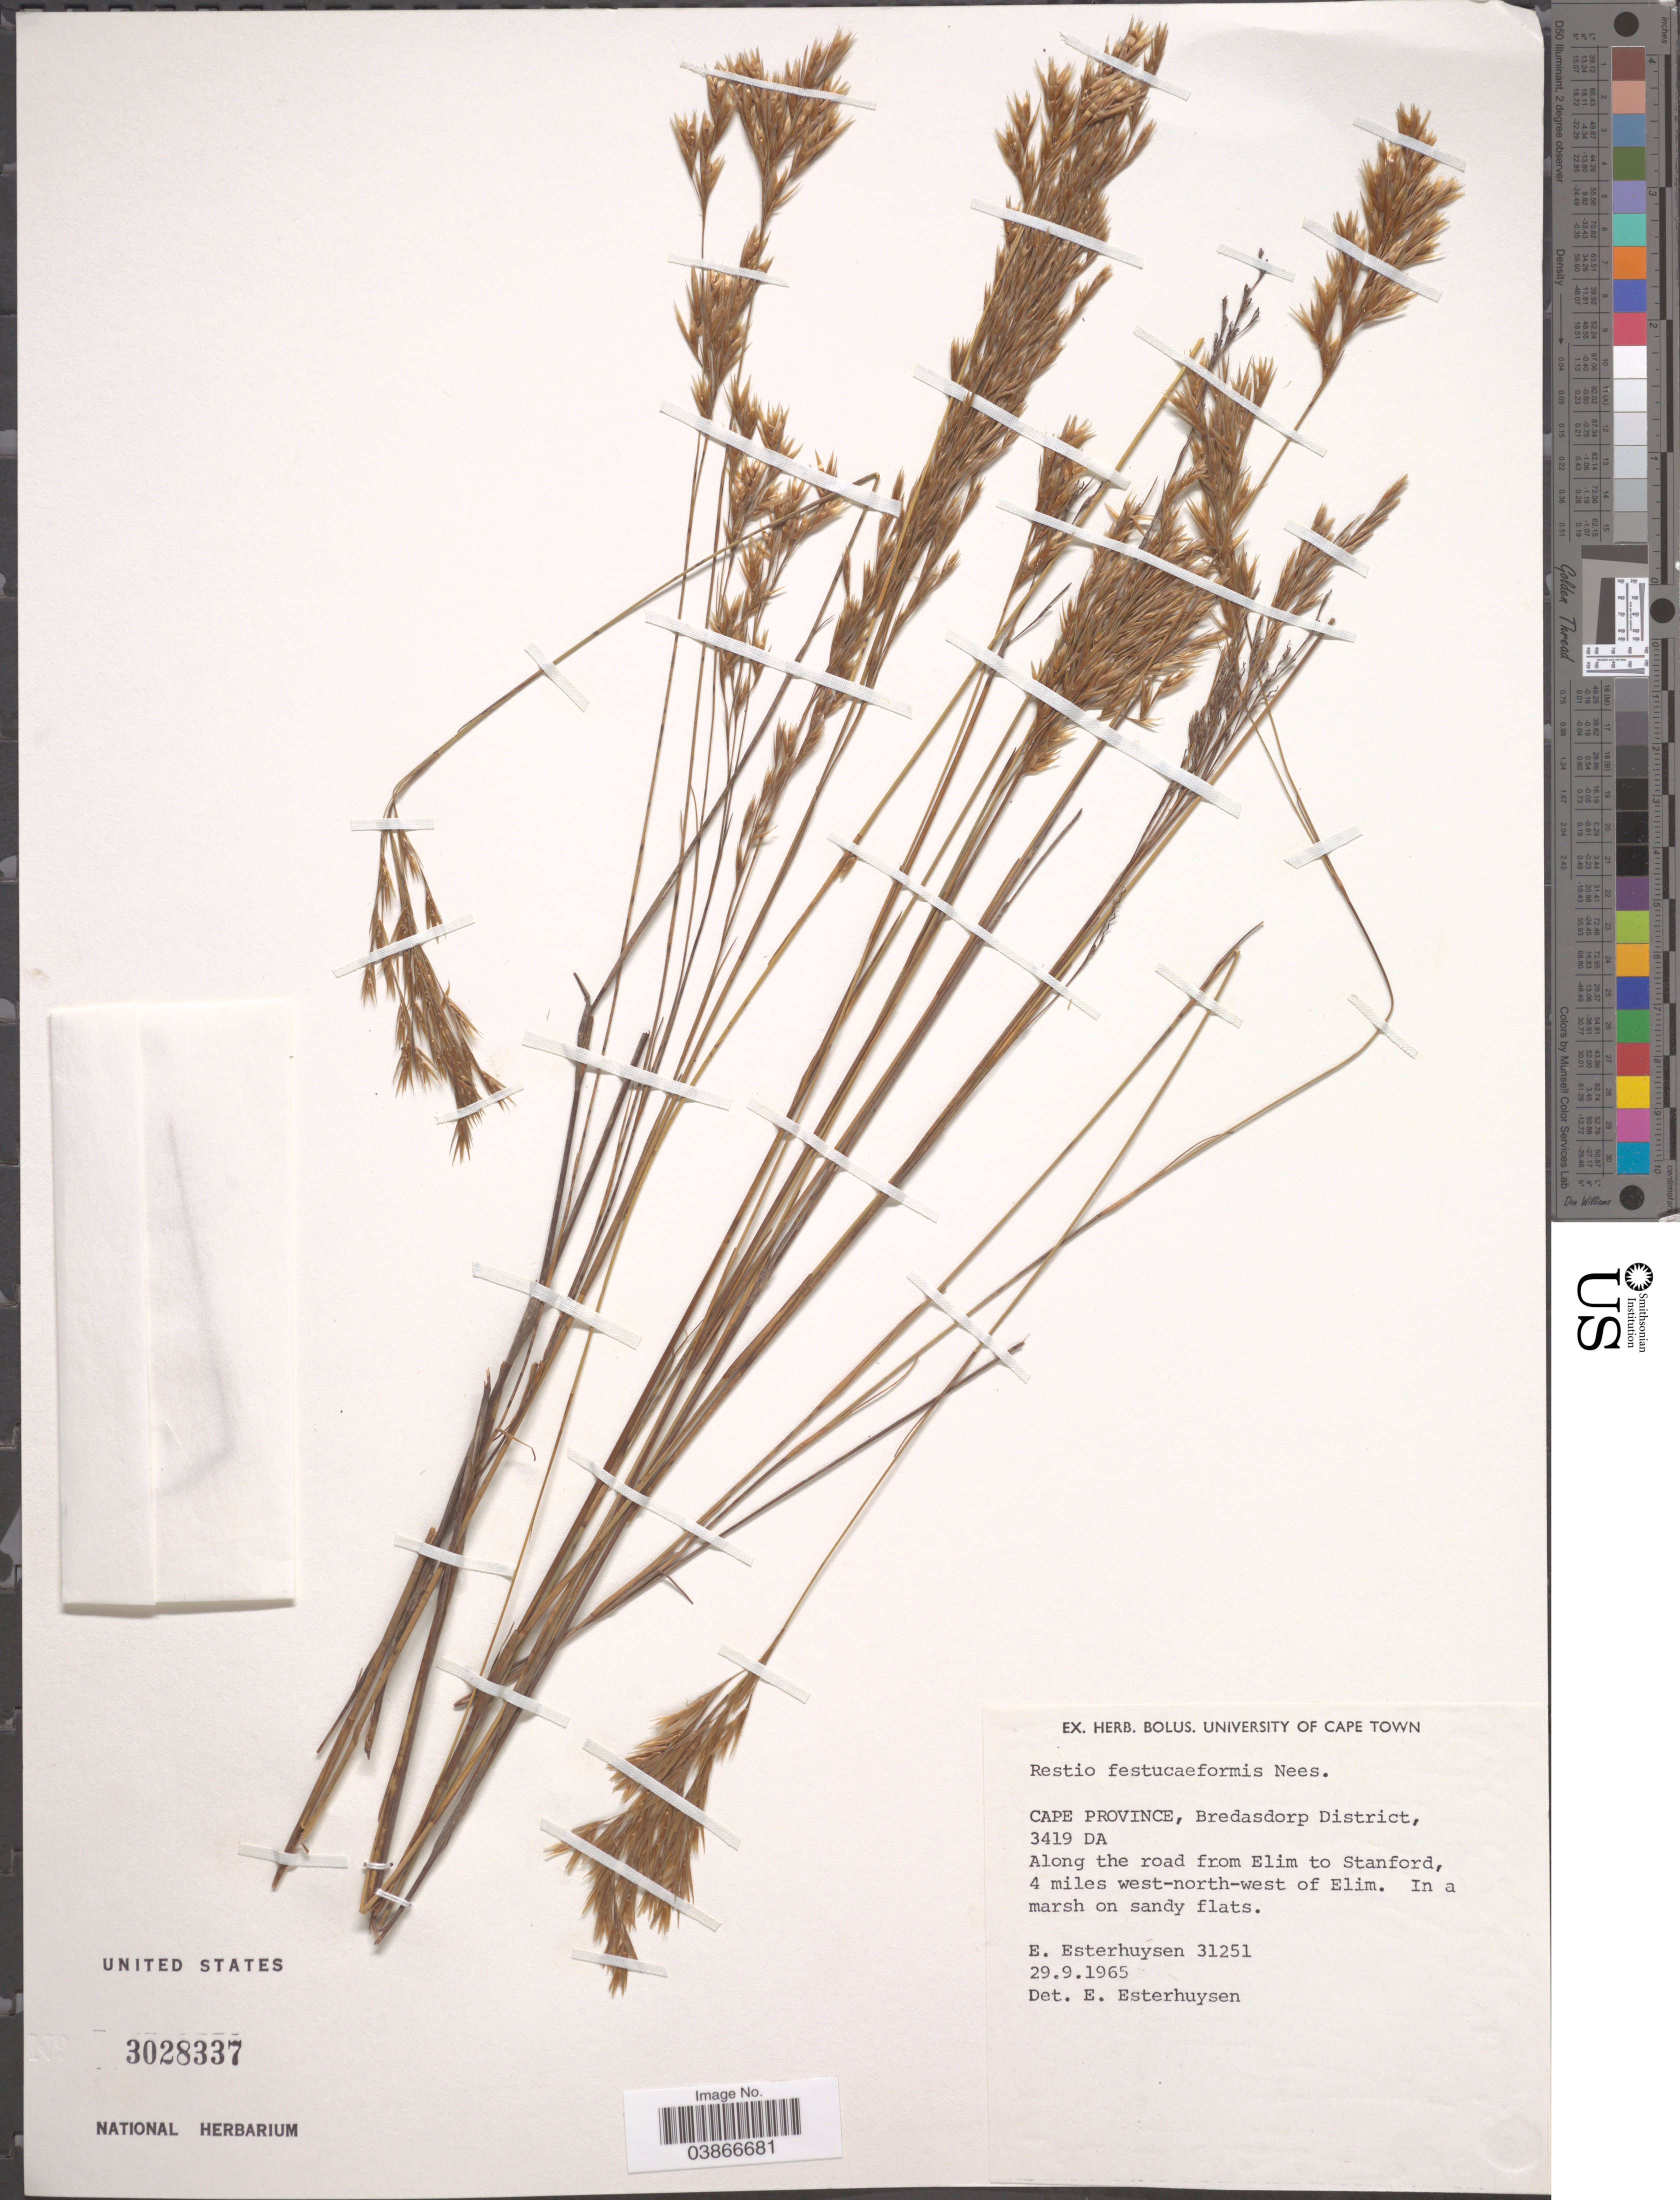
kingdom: Plantae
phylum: Tracheophyta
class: Liliopsida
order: Poales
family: Restionaceae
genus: Restio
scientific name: Restio festuciformis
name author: Nees ex Mast.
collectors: E. E. Esterhuysen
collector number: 31251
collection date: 1965-09-29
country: South Africa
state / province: Western Cape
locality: Bredasdorp District, 3419 DA. Along the road from Elim to Stanford, 4 miles west-north-west of Elim.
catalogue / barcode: US 3028337